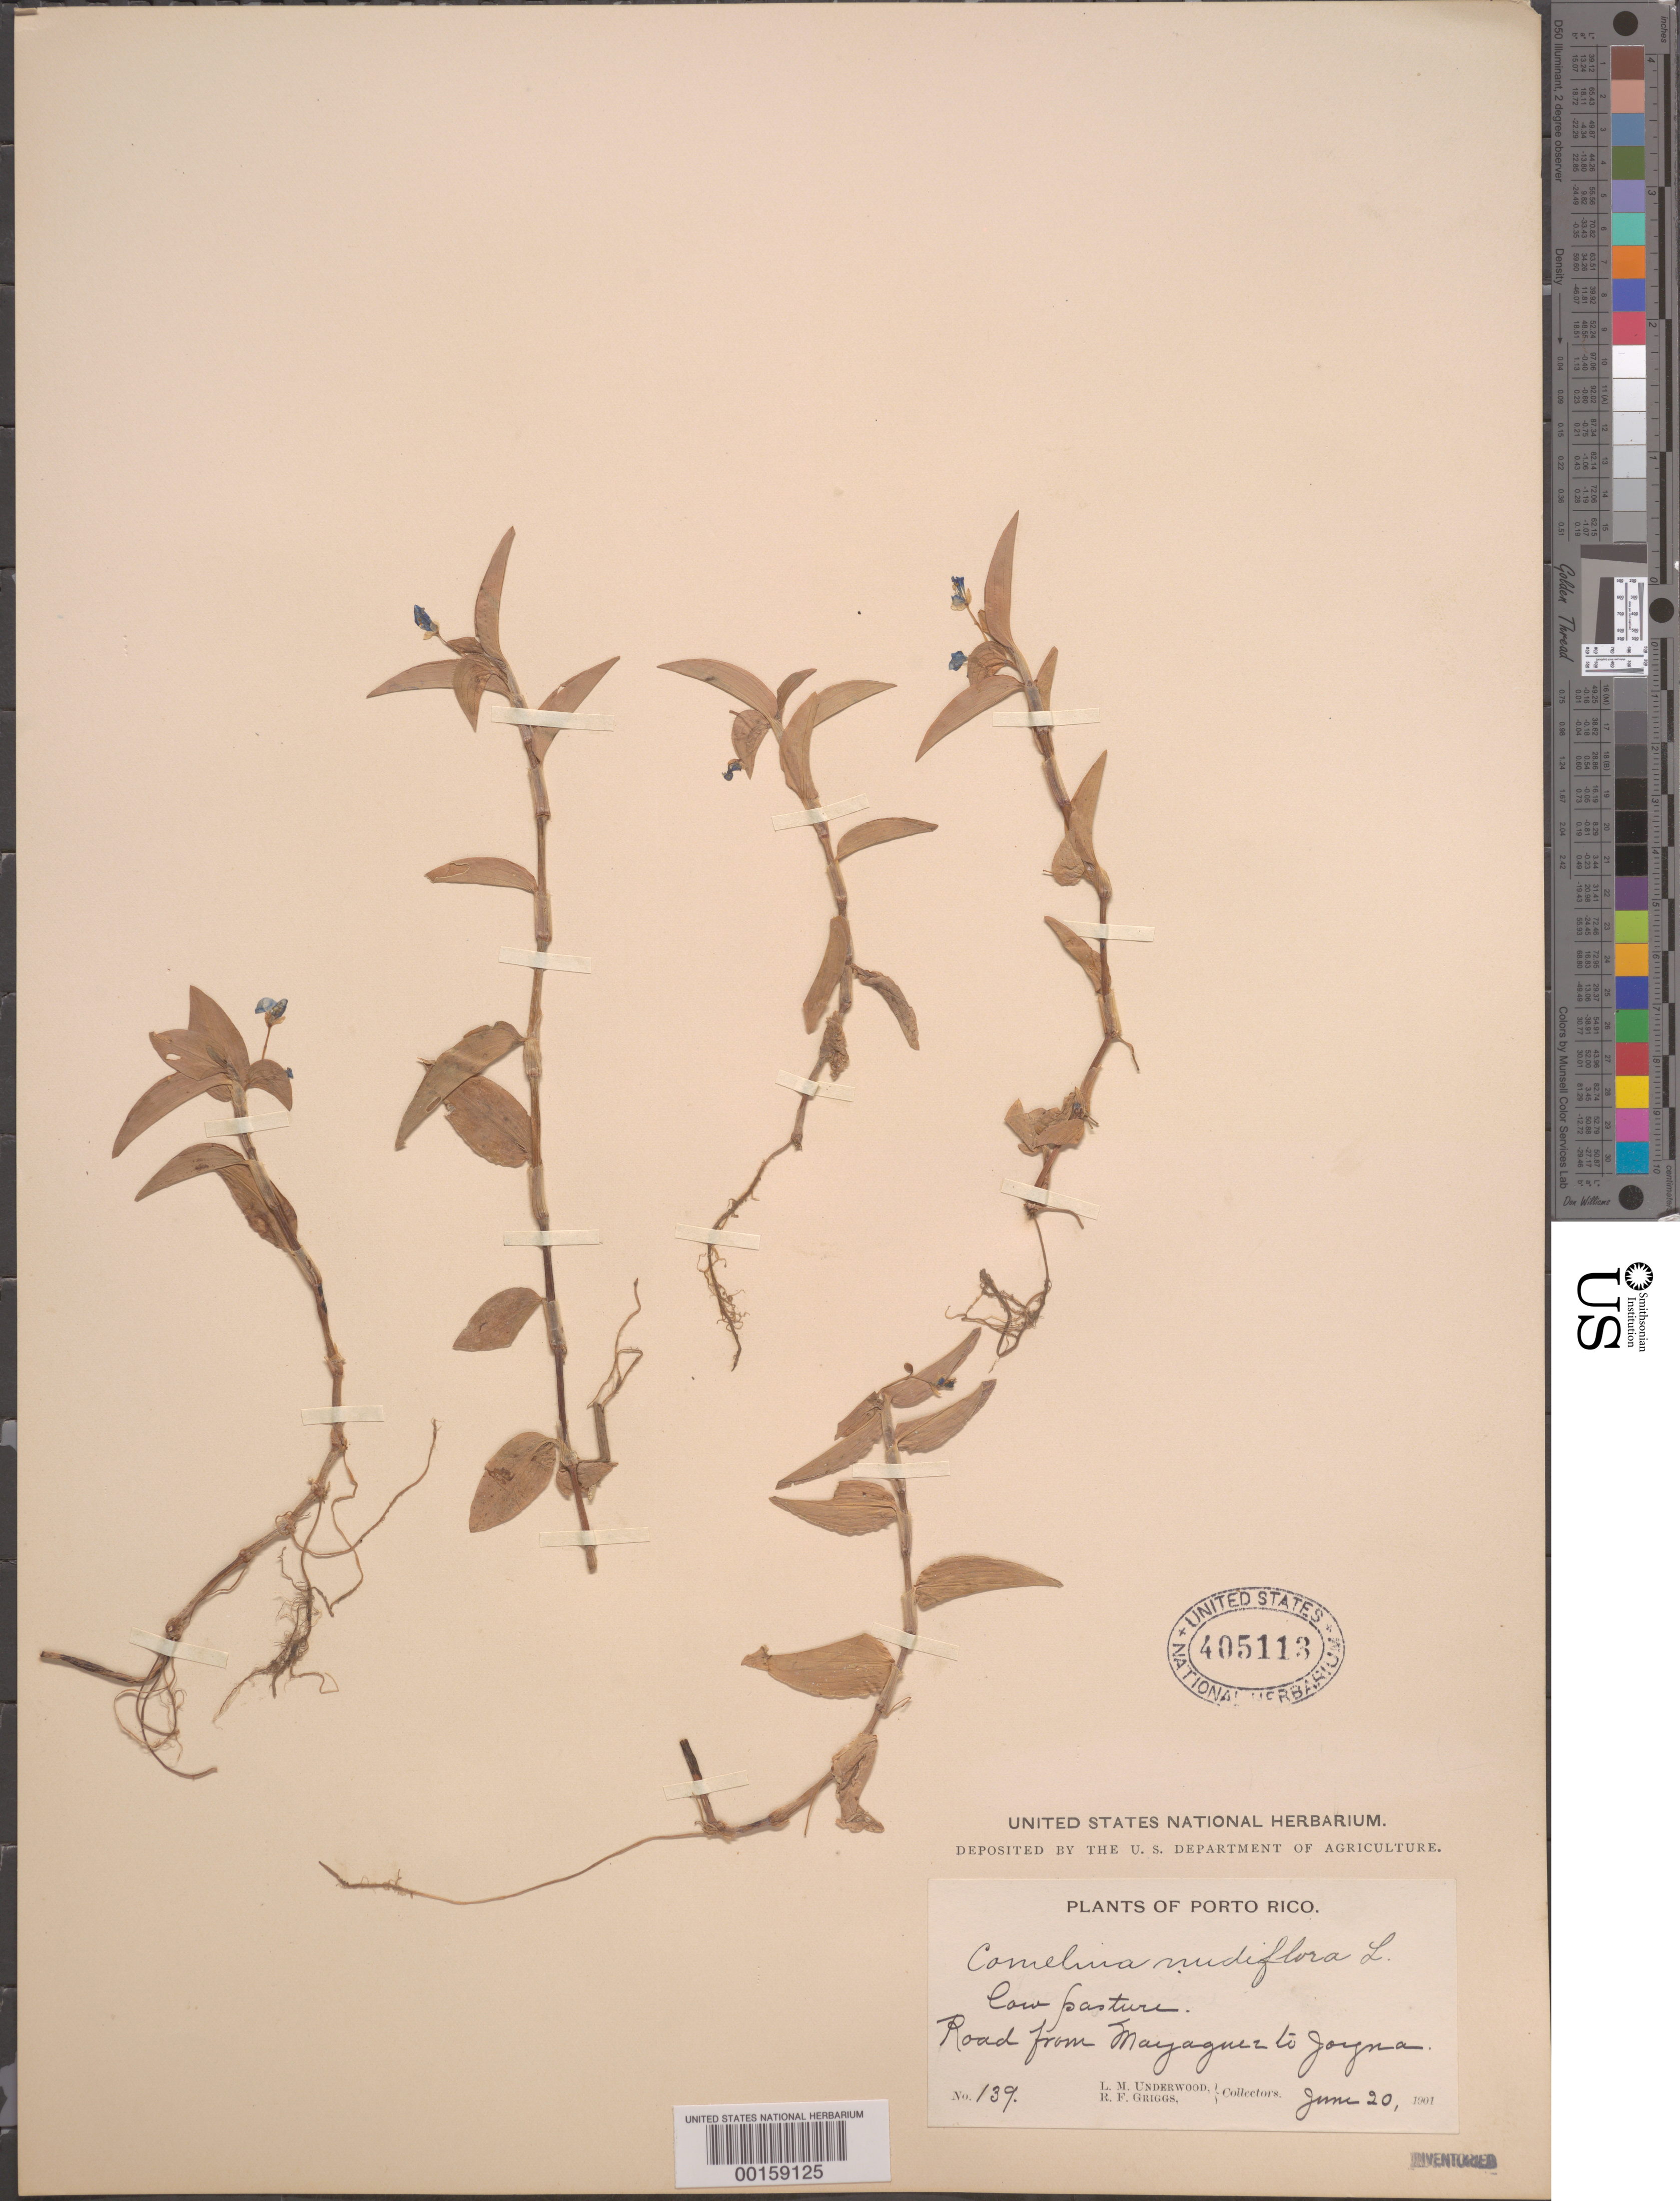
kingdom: Plantae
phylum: Tracheophyta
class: Liliopsida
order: Commelinales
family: Commelinaceae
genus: Commelina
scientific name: Commelina diffusa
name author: Burm. f.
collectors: L. M. Underwood & R. F. Griggs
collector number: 139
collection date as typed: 20 Jun 1901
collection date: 1901-06-20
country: Puerto Rico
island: Greater Antilles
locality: Beteen mayaguez and joyuda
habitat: Low pasture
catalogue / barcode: US 405113